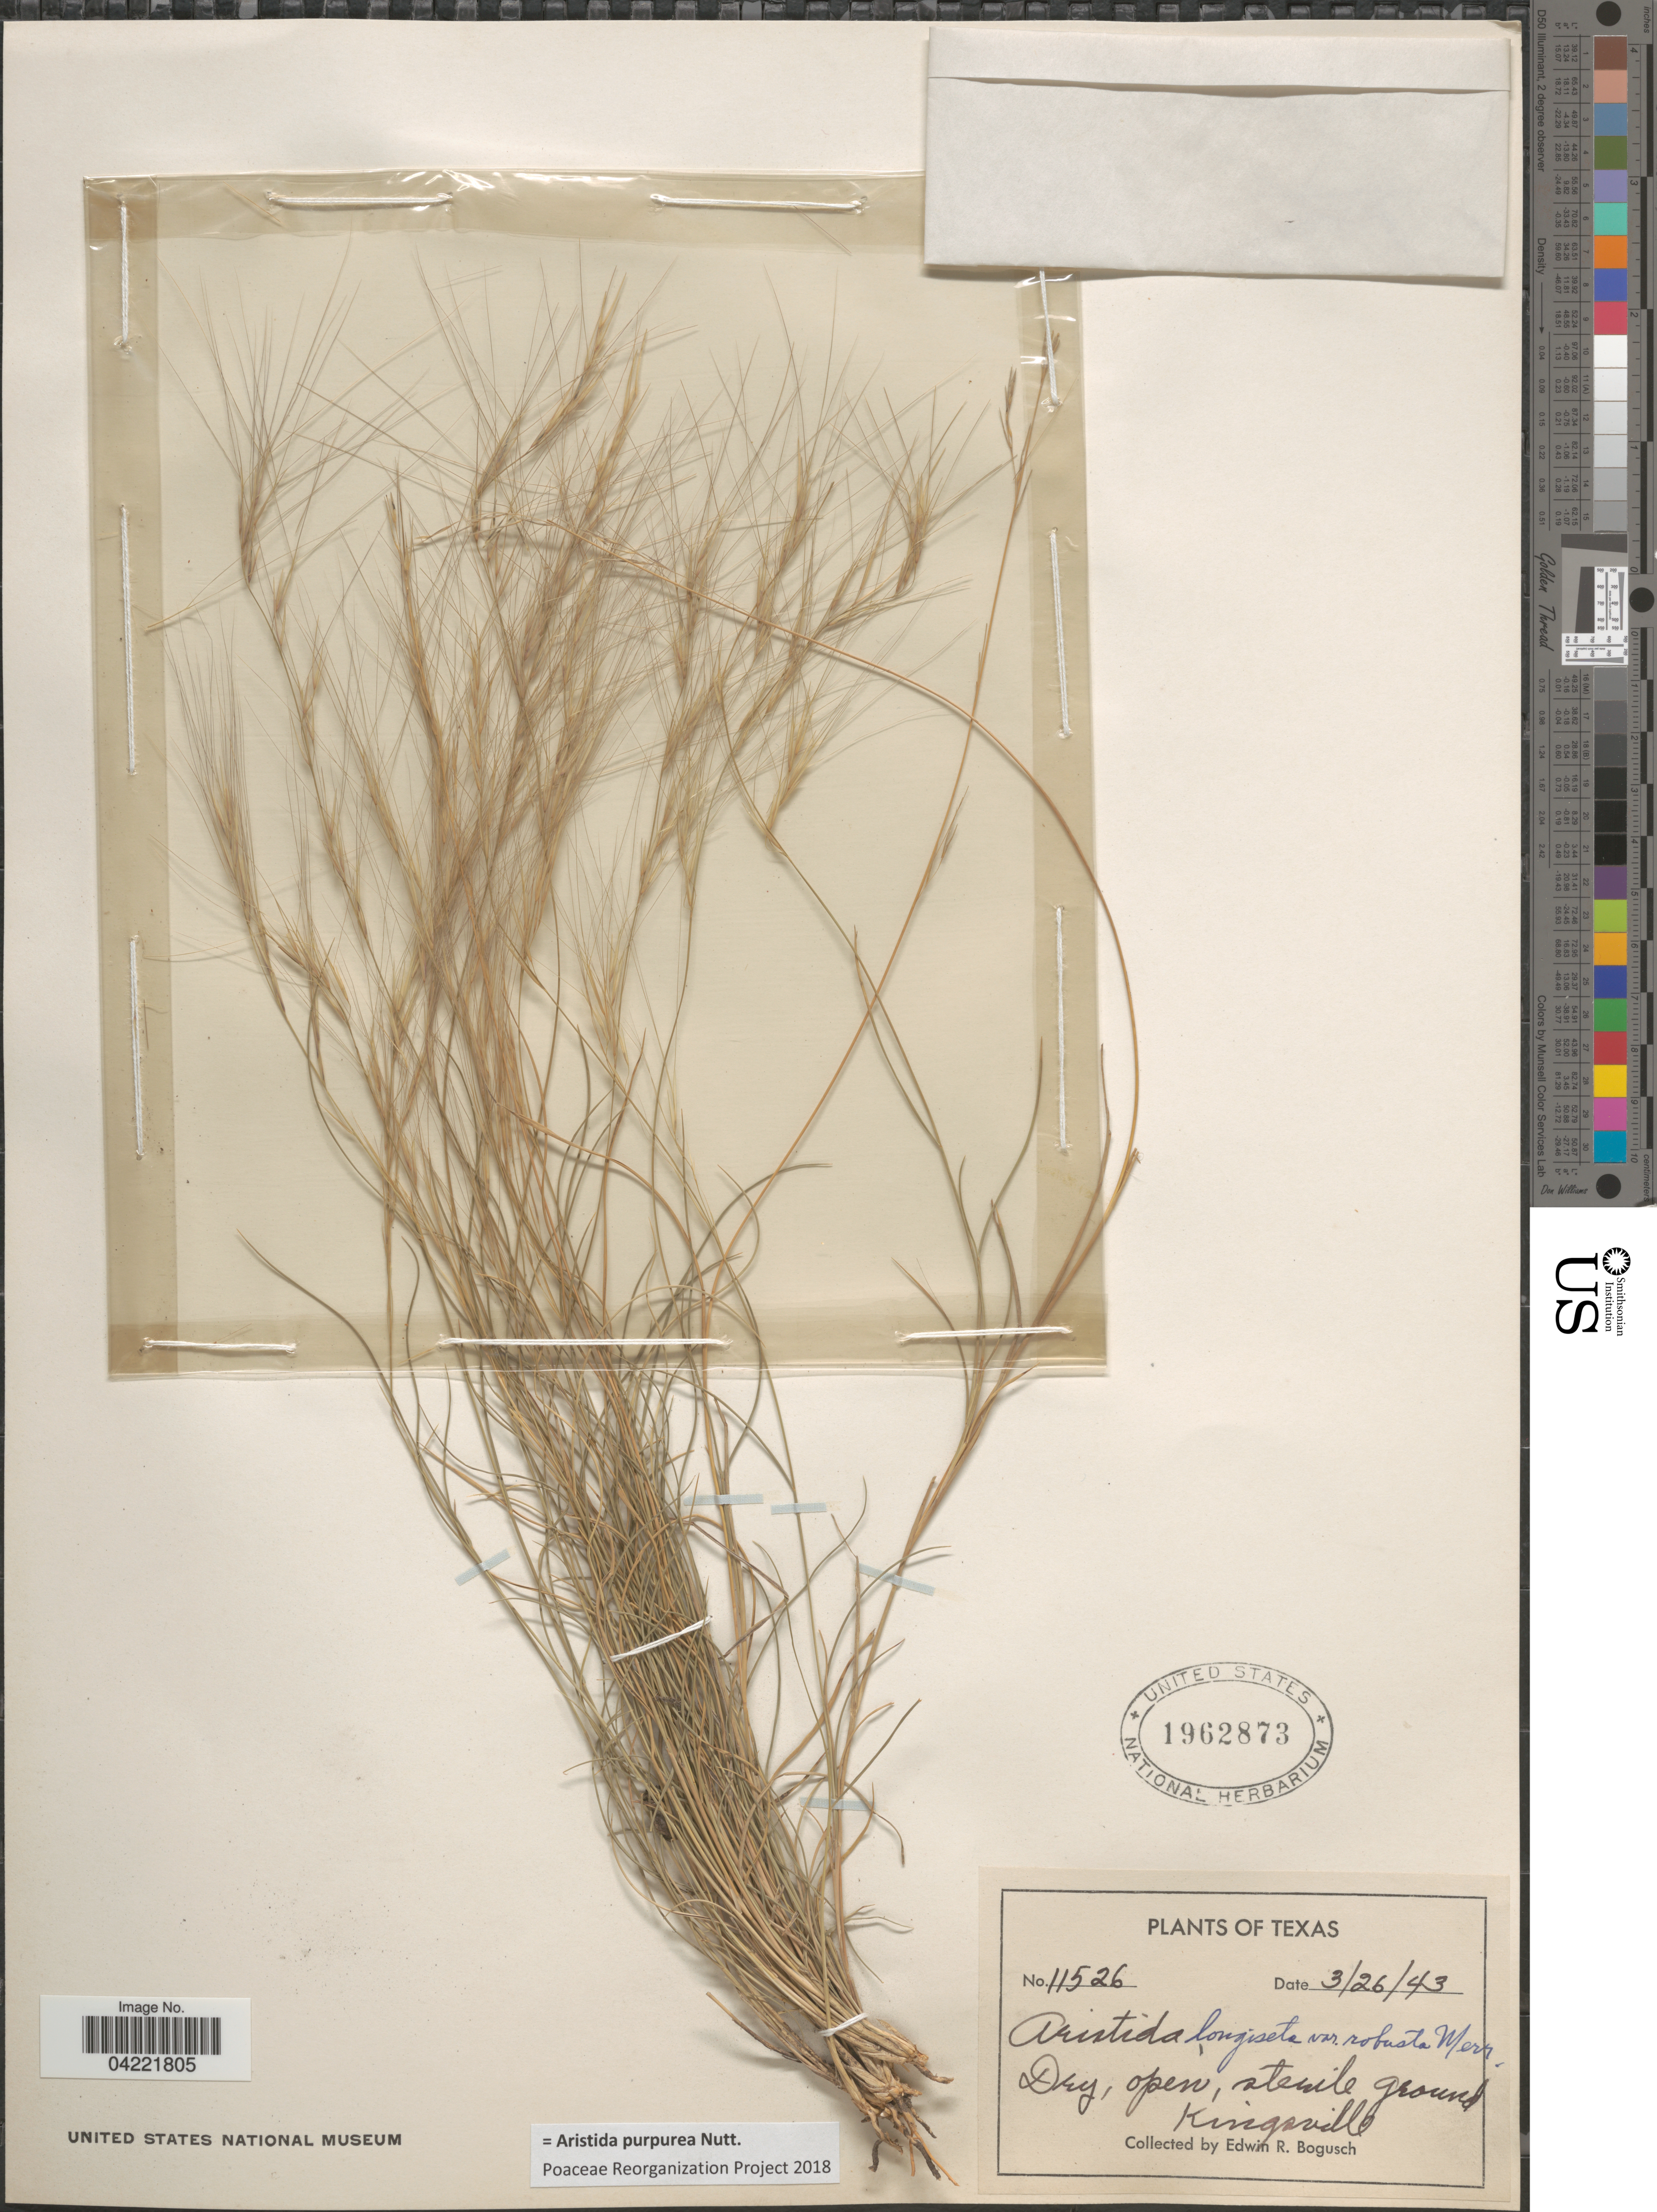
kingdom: Plantae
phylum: Tracheophyta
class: Liliopsida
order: Poales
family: Poaceae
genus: Aristida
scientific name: Aristida purpurea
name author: Nutt.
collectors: E. Bogusch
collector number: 11526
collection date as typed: Transcribed d/m/y: 26/3/43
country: United States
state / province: Texas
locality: Kingsville.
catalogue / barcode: US 1962873